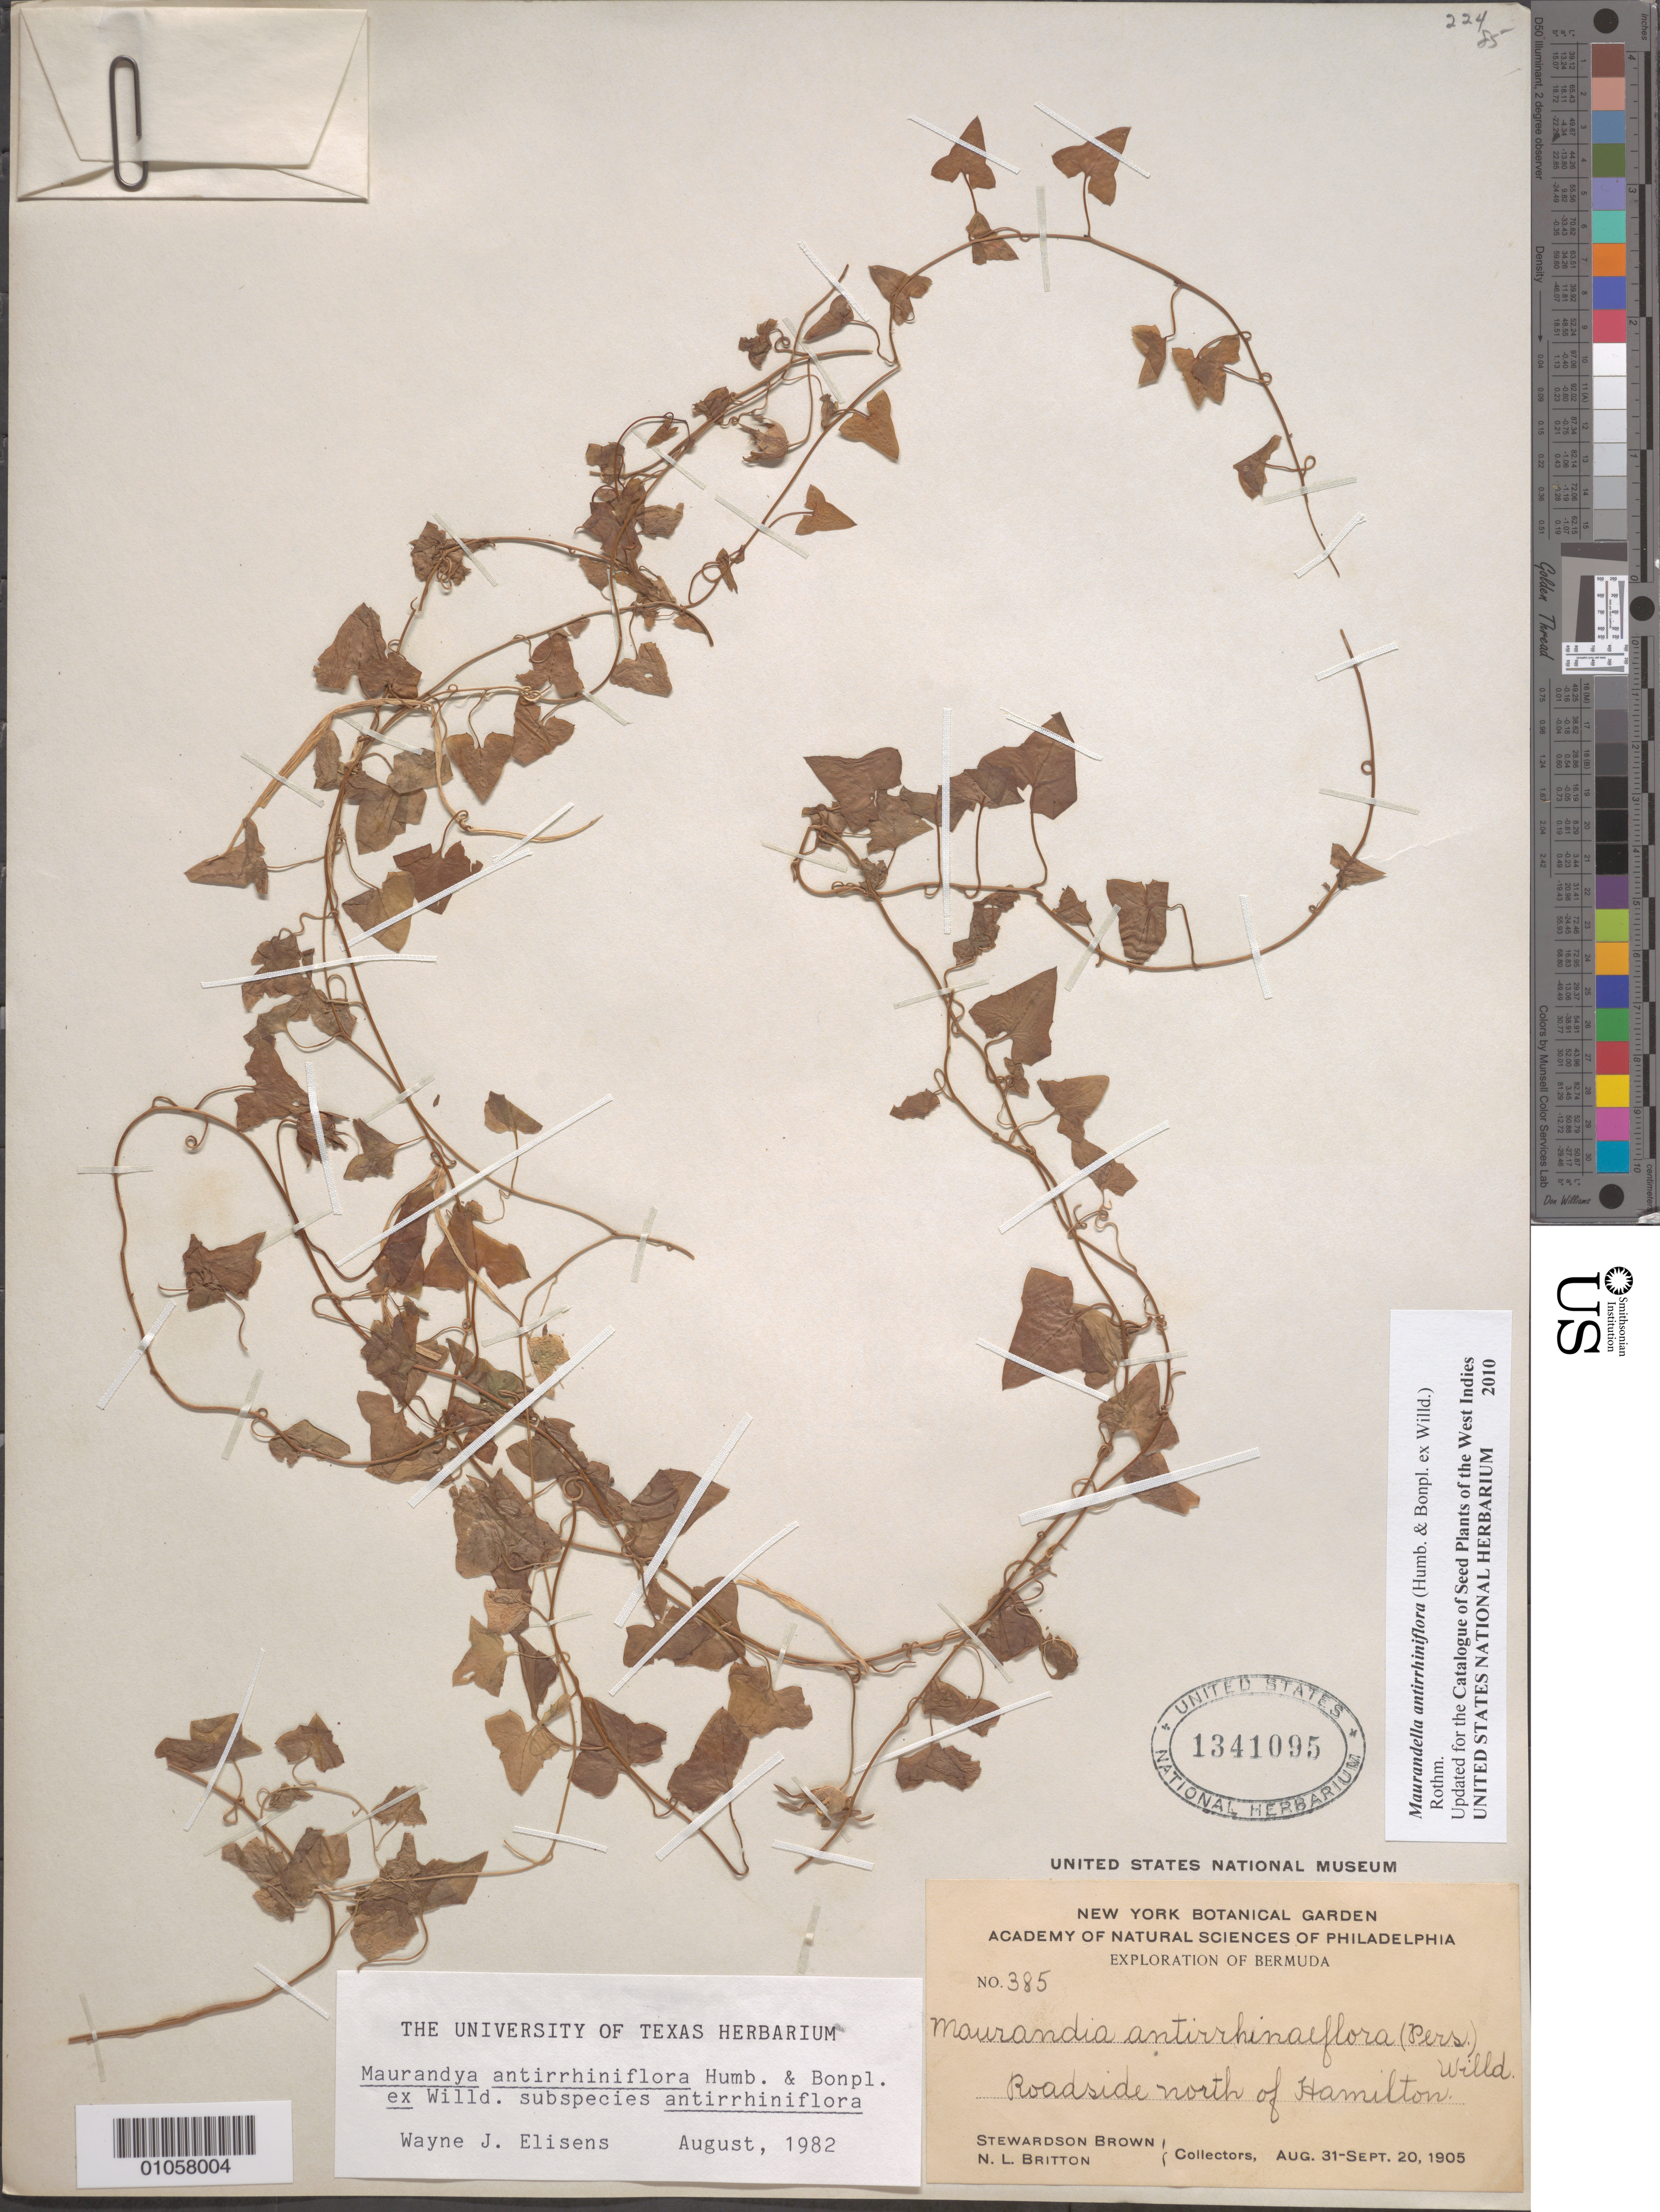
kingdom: Plantae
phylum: Tracheophyta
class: Magnoliopsida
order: Lamiales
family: Plantaginaceae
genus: Maurandella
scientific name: Maurandella antirrhiniflora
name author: (Humb. & Bonpl. ex Willd.) Rothm.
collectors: S. Brown & N. Britton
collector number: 385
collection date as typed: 31 Aug 1905 to 20 Sep 1905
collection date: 1905-08-31/1905-09-20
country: Bermuda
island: Bermuda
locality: Hamilton, north of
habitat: Roadside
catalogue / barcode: US 1341095